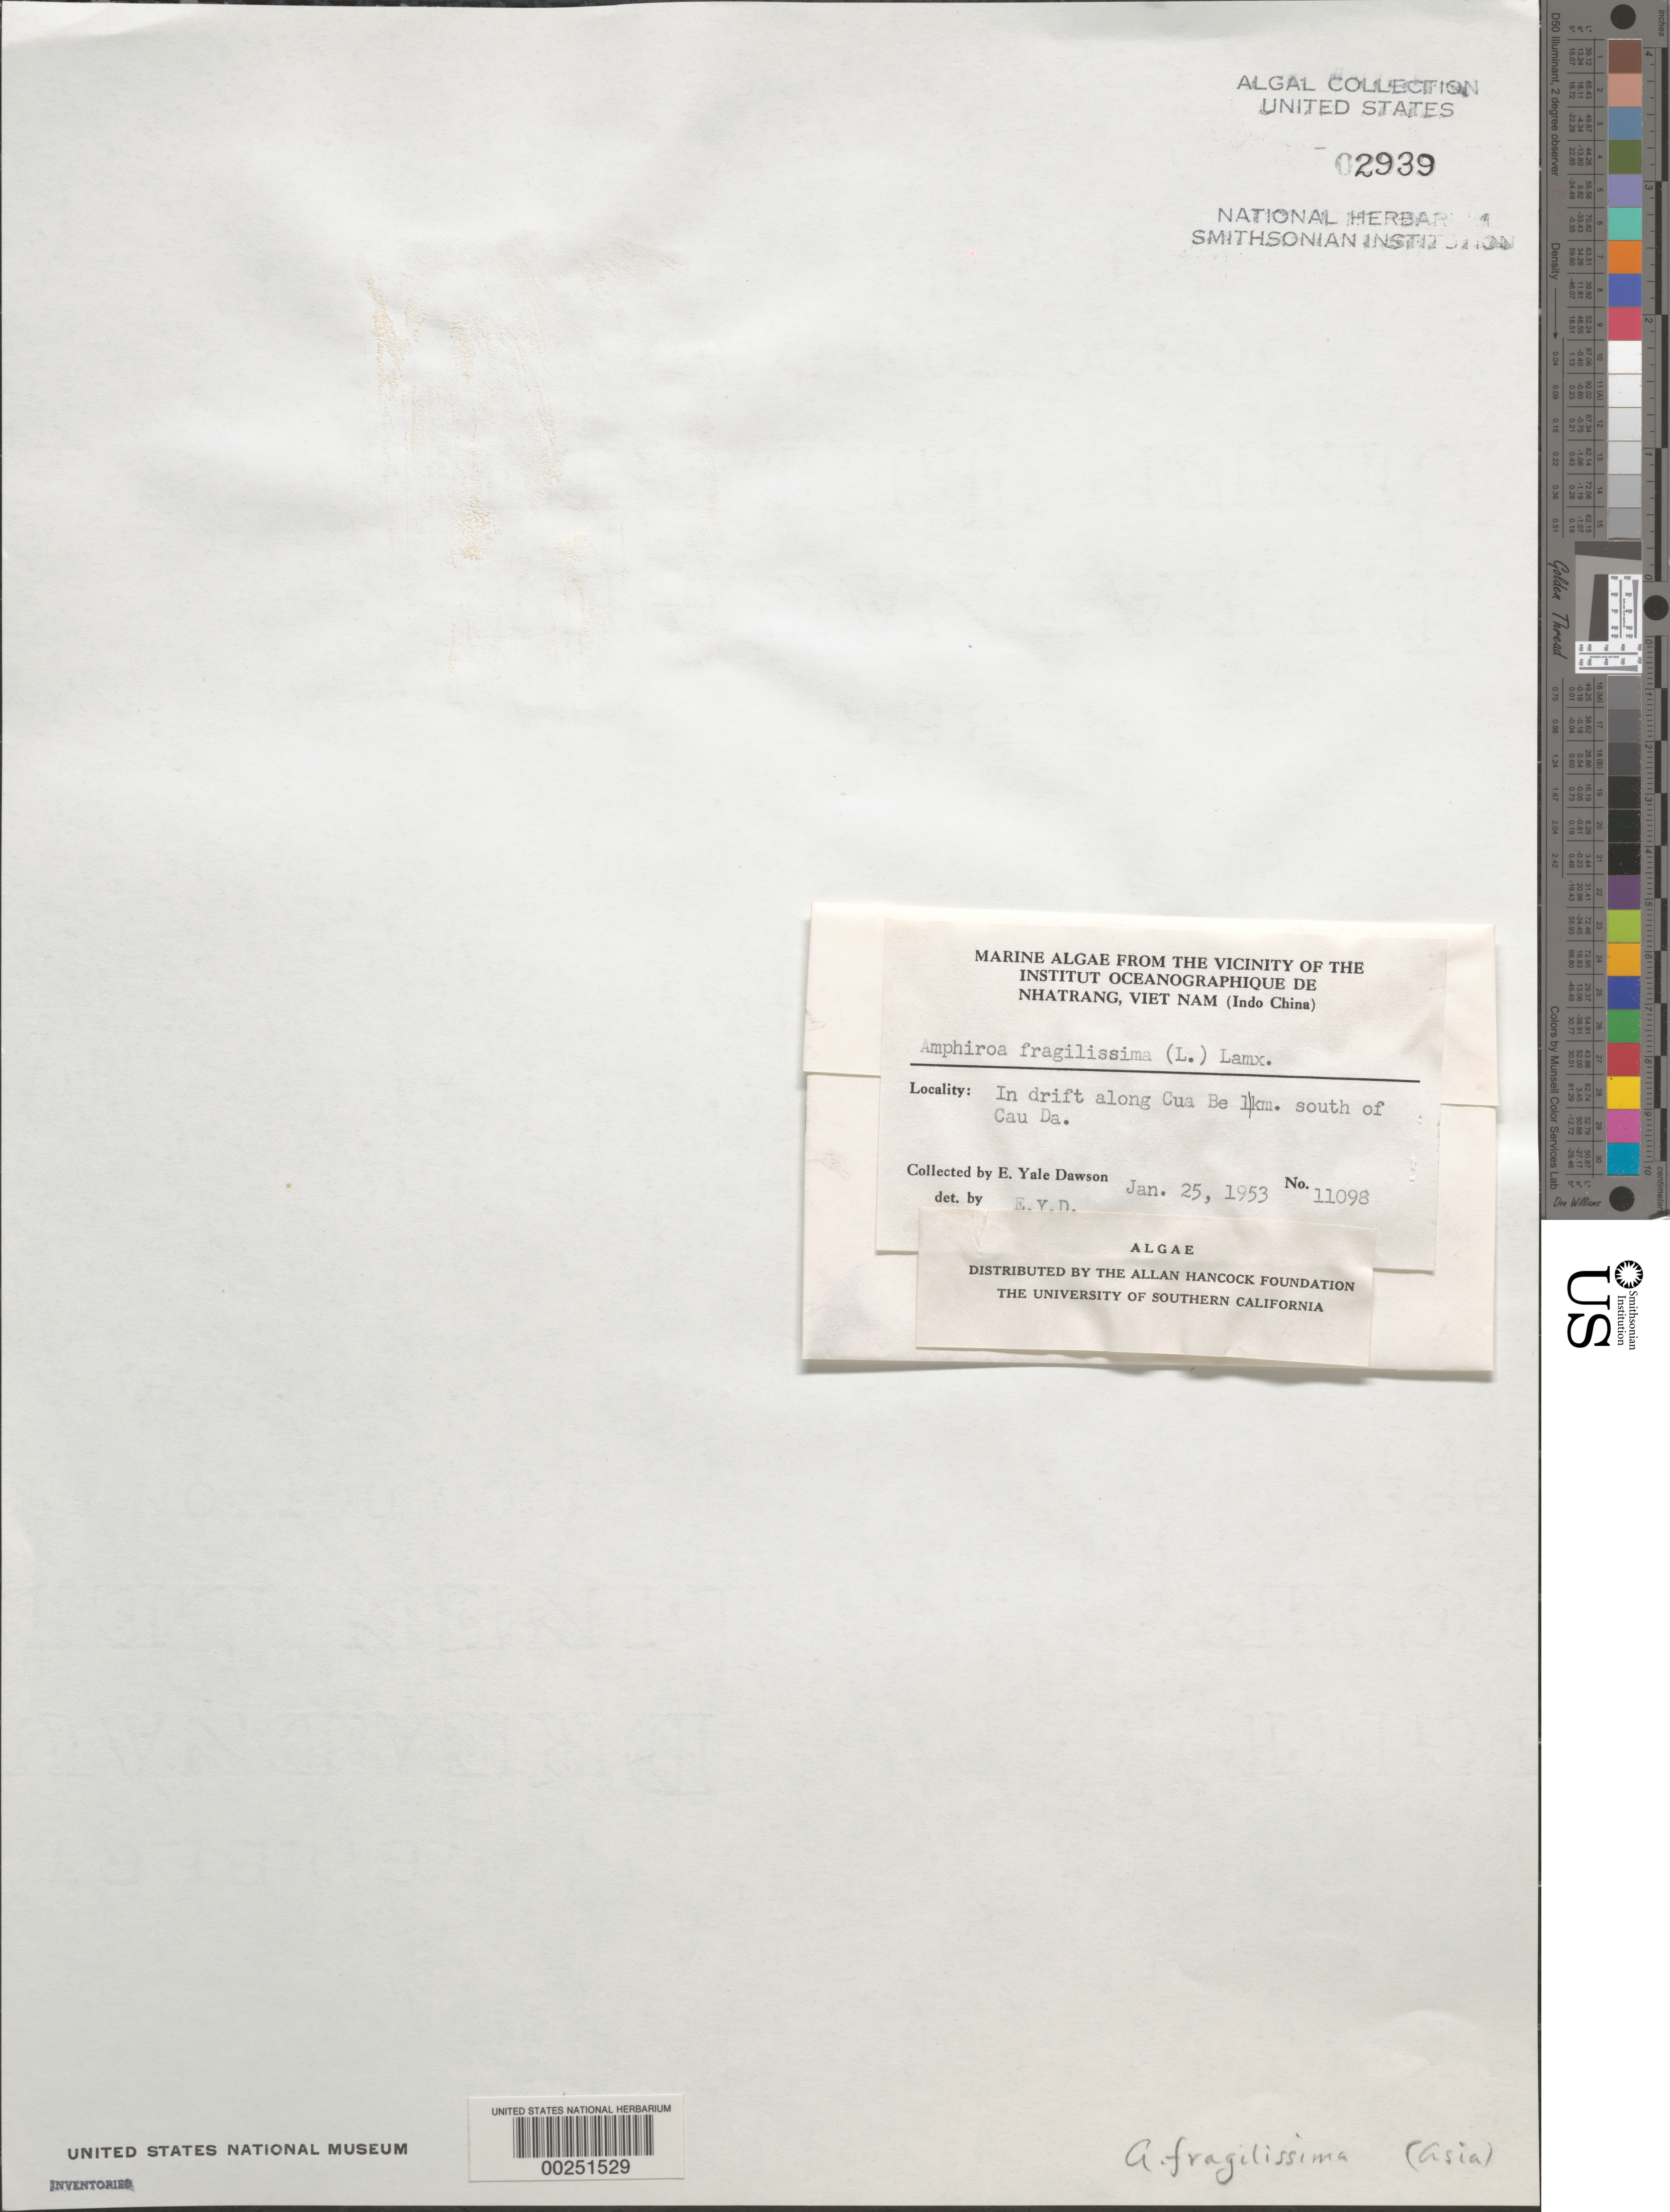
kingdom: Plantae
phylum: Rhodophyta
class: Florideophyceae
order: Corallinales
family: Lithophyllaceae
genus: Amphiroa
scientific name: Amphiroa fragilissima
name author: (L.) J.V.Lamouroux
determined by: Dawson, E. Y.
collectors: E. Y. Dawson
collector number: EYD 11098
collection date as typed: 25 Jan 1953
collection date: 1953-01-25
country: Vietnam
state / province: Phu Khanh Province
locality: Cua Be 1 km south of Cau Da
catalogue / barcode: US 2939